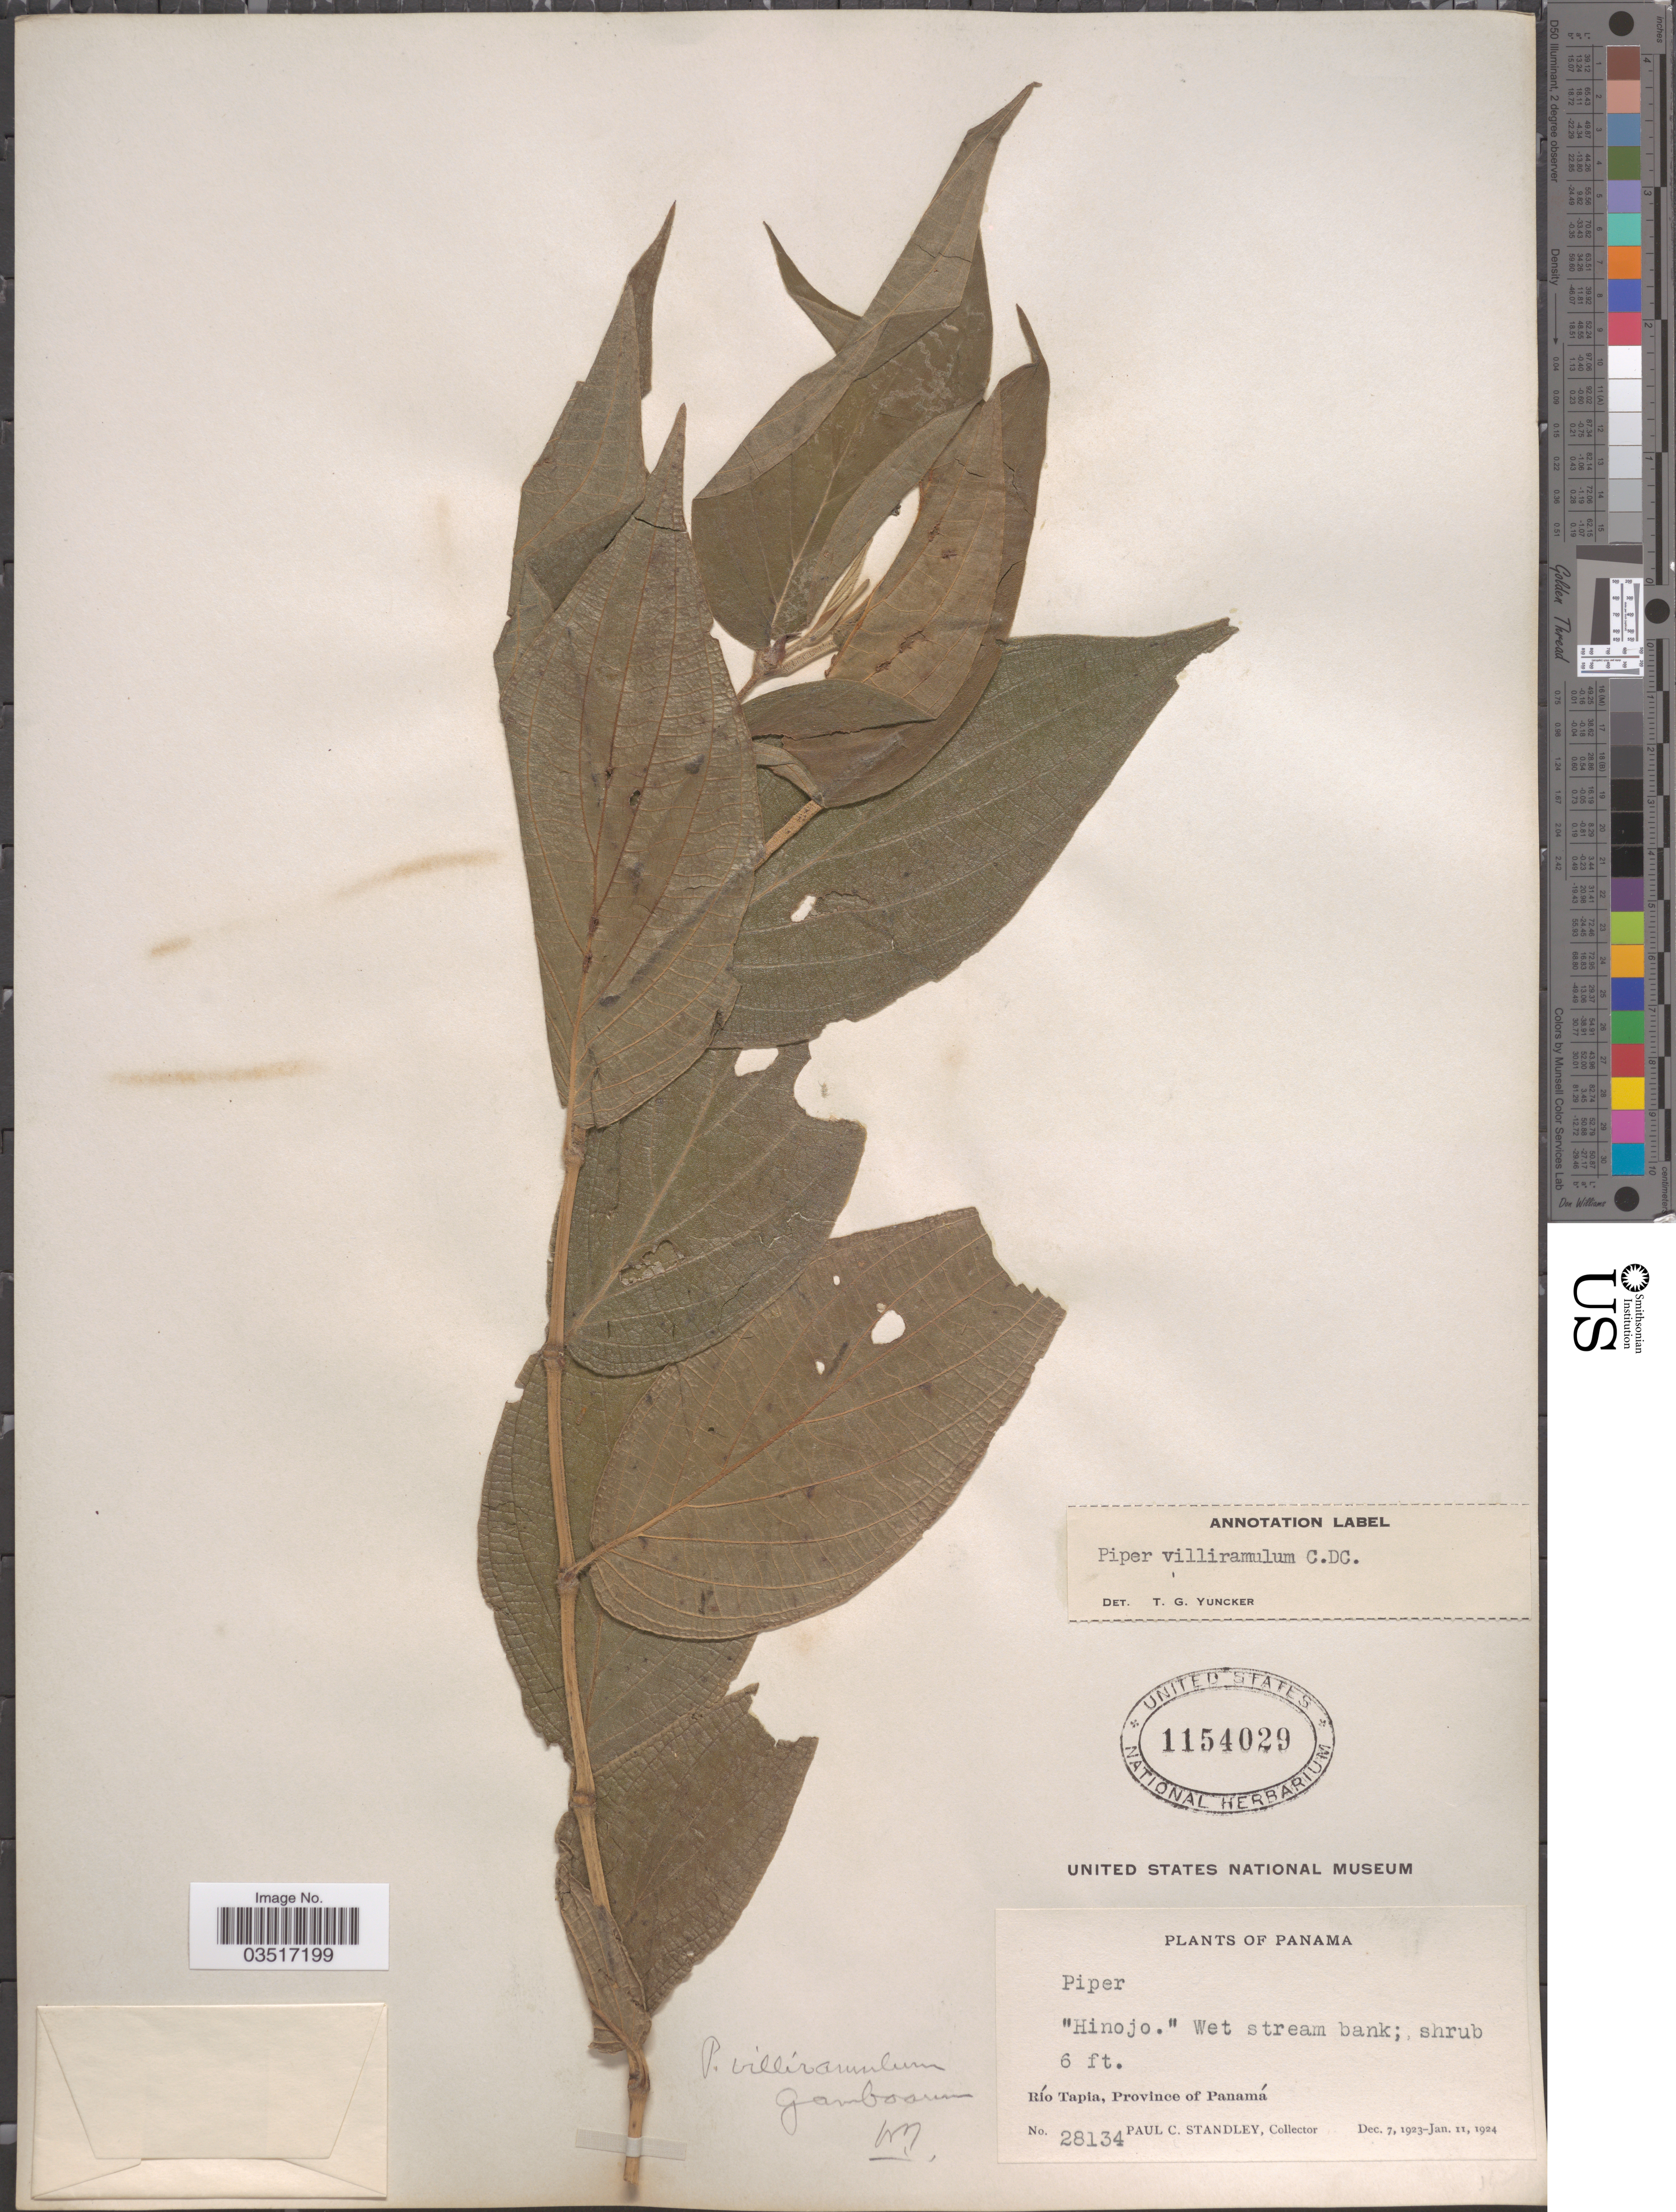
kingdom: Plantae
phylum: Tracheophyta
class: Magnoliopsida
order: Piperales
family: Piperaceae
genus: Piper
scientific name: Piper villiramulum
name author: C. DC.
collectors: P. C. Standley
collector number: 28134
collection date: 1923-12-07/1924-01-11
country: Panama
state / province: Panamá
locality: Río Tapia.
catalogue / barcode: US 1154029